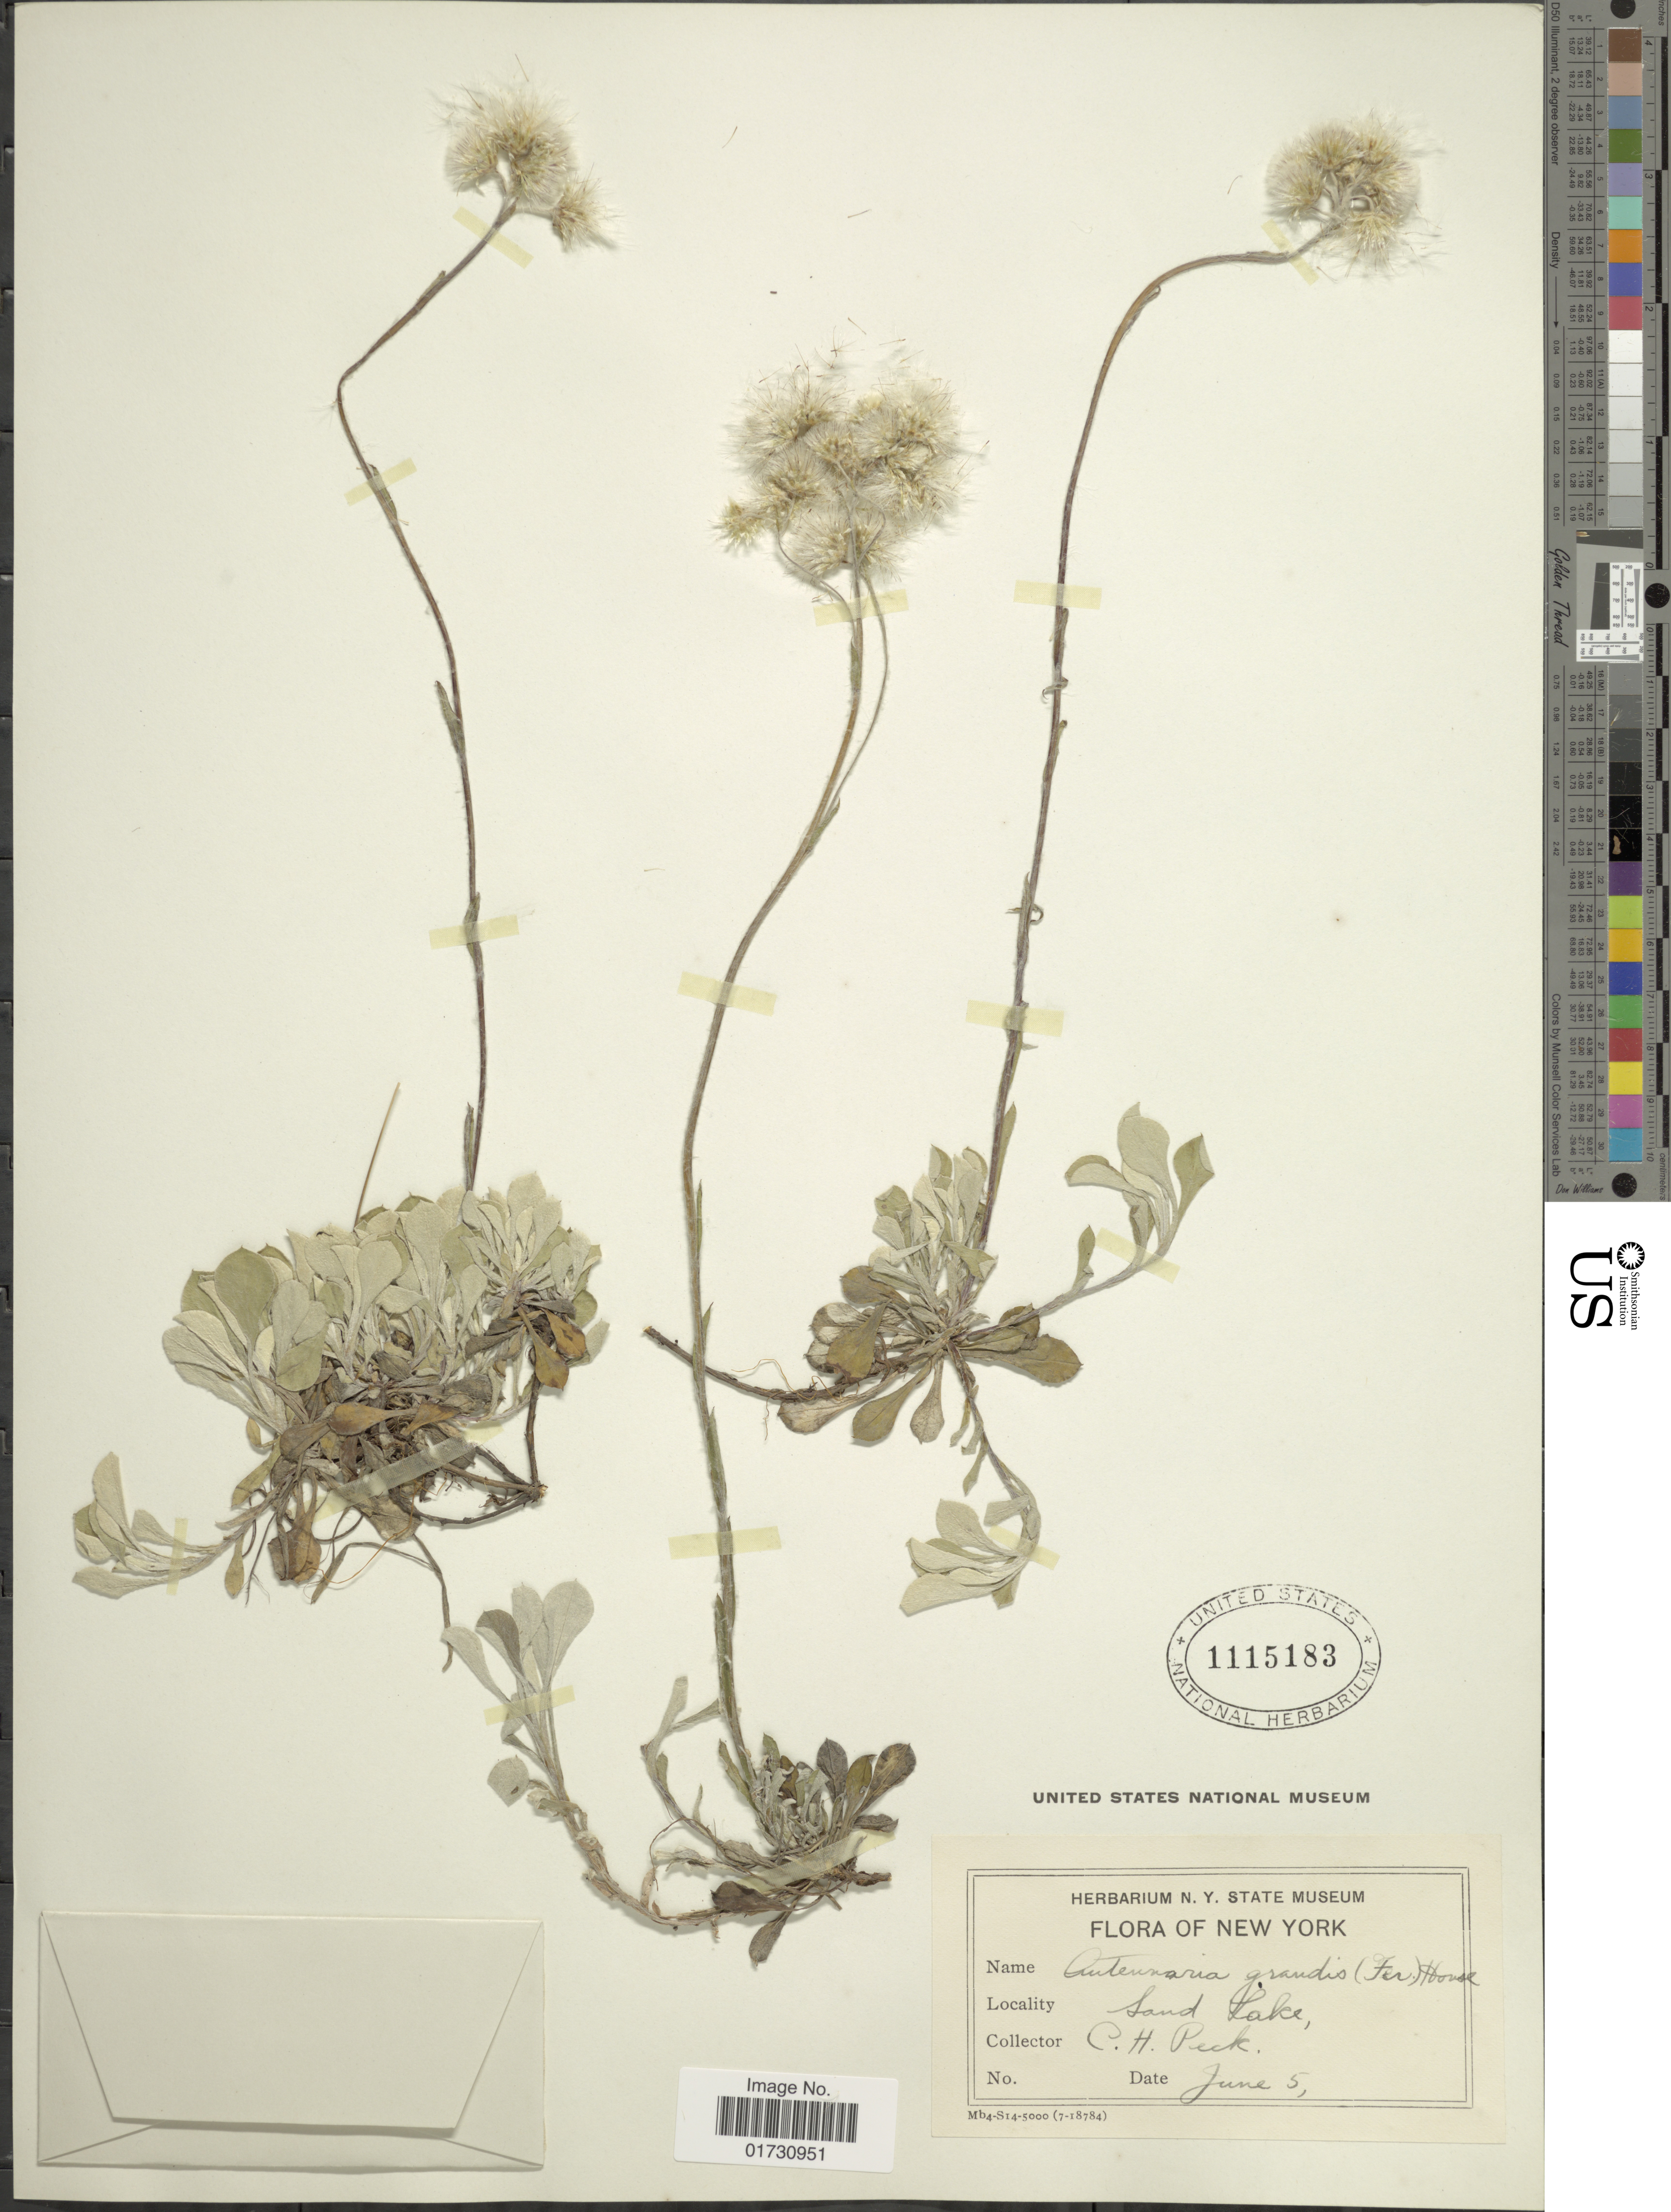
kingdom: Plantae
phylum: Tracheophyta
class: Magnoliopsida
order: Asterales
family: Asteraceae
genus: Antennaria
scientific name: Antennaria grandis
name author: (Fernald) House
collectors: C. H. Peck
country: United States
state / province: New York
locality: Sand Lake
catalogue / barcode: US 1115183